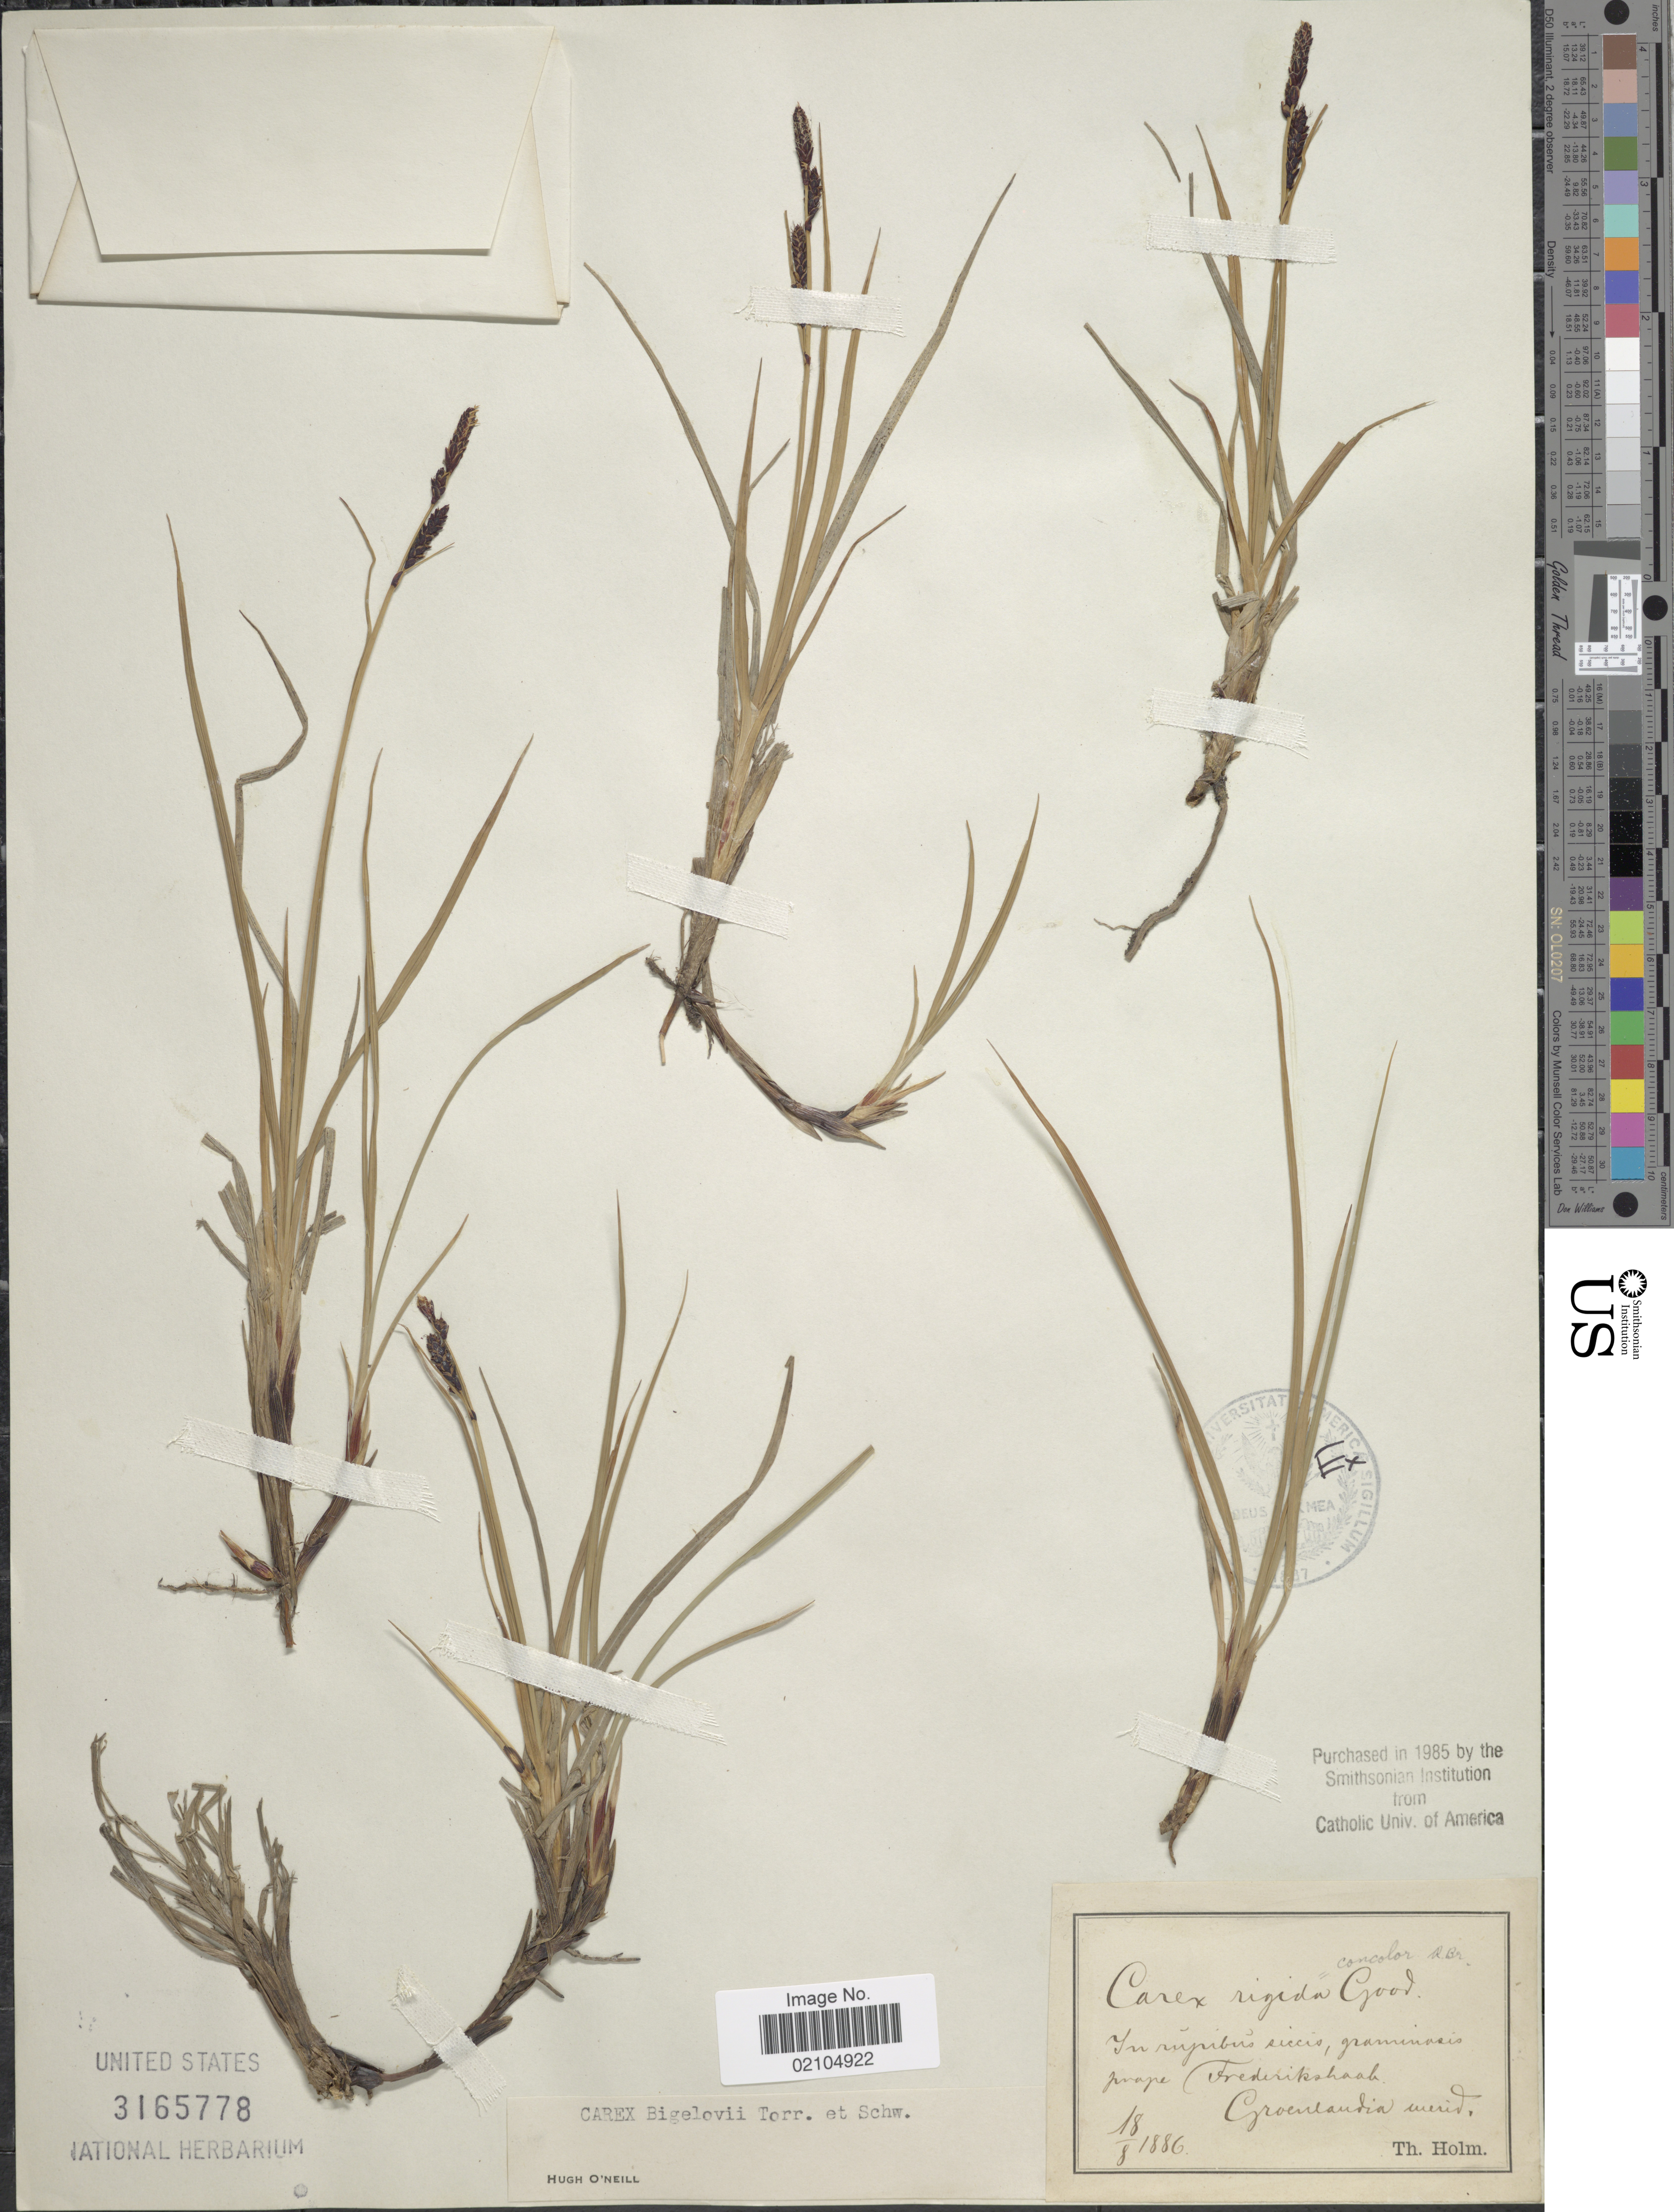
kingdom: Plantae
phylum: Tracheophyta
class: Liliopsida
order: Poales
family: Cyperaceae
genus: Carex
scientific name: Carex bigelowii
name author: Torr. ex Schwein.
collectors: T. Holm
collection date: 1886-08-18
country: Greenland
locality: In rupibus siccis, graminosis prope Frederikshaab, Groenlandia merid.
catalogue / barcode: US 3165778